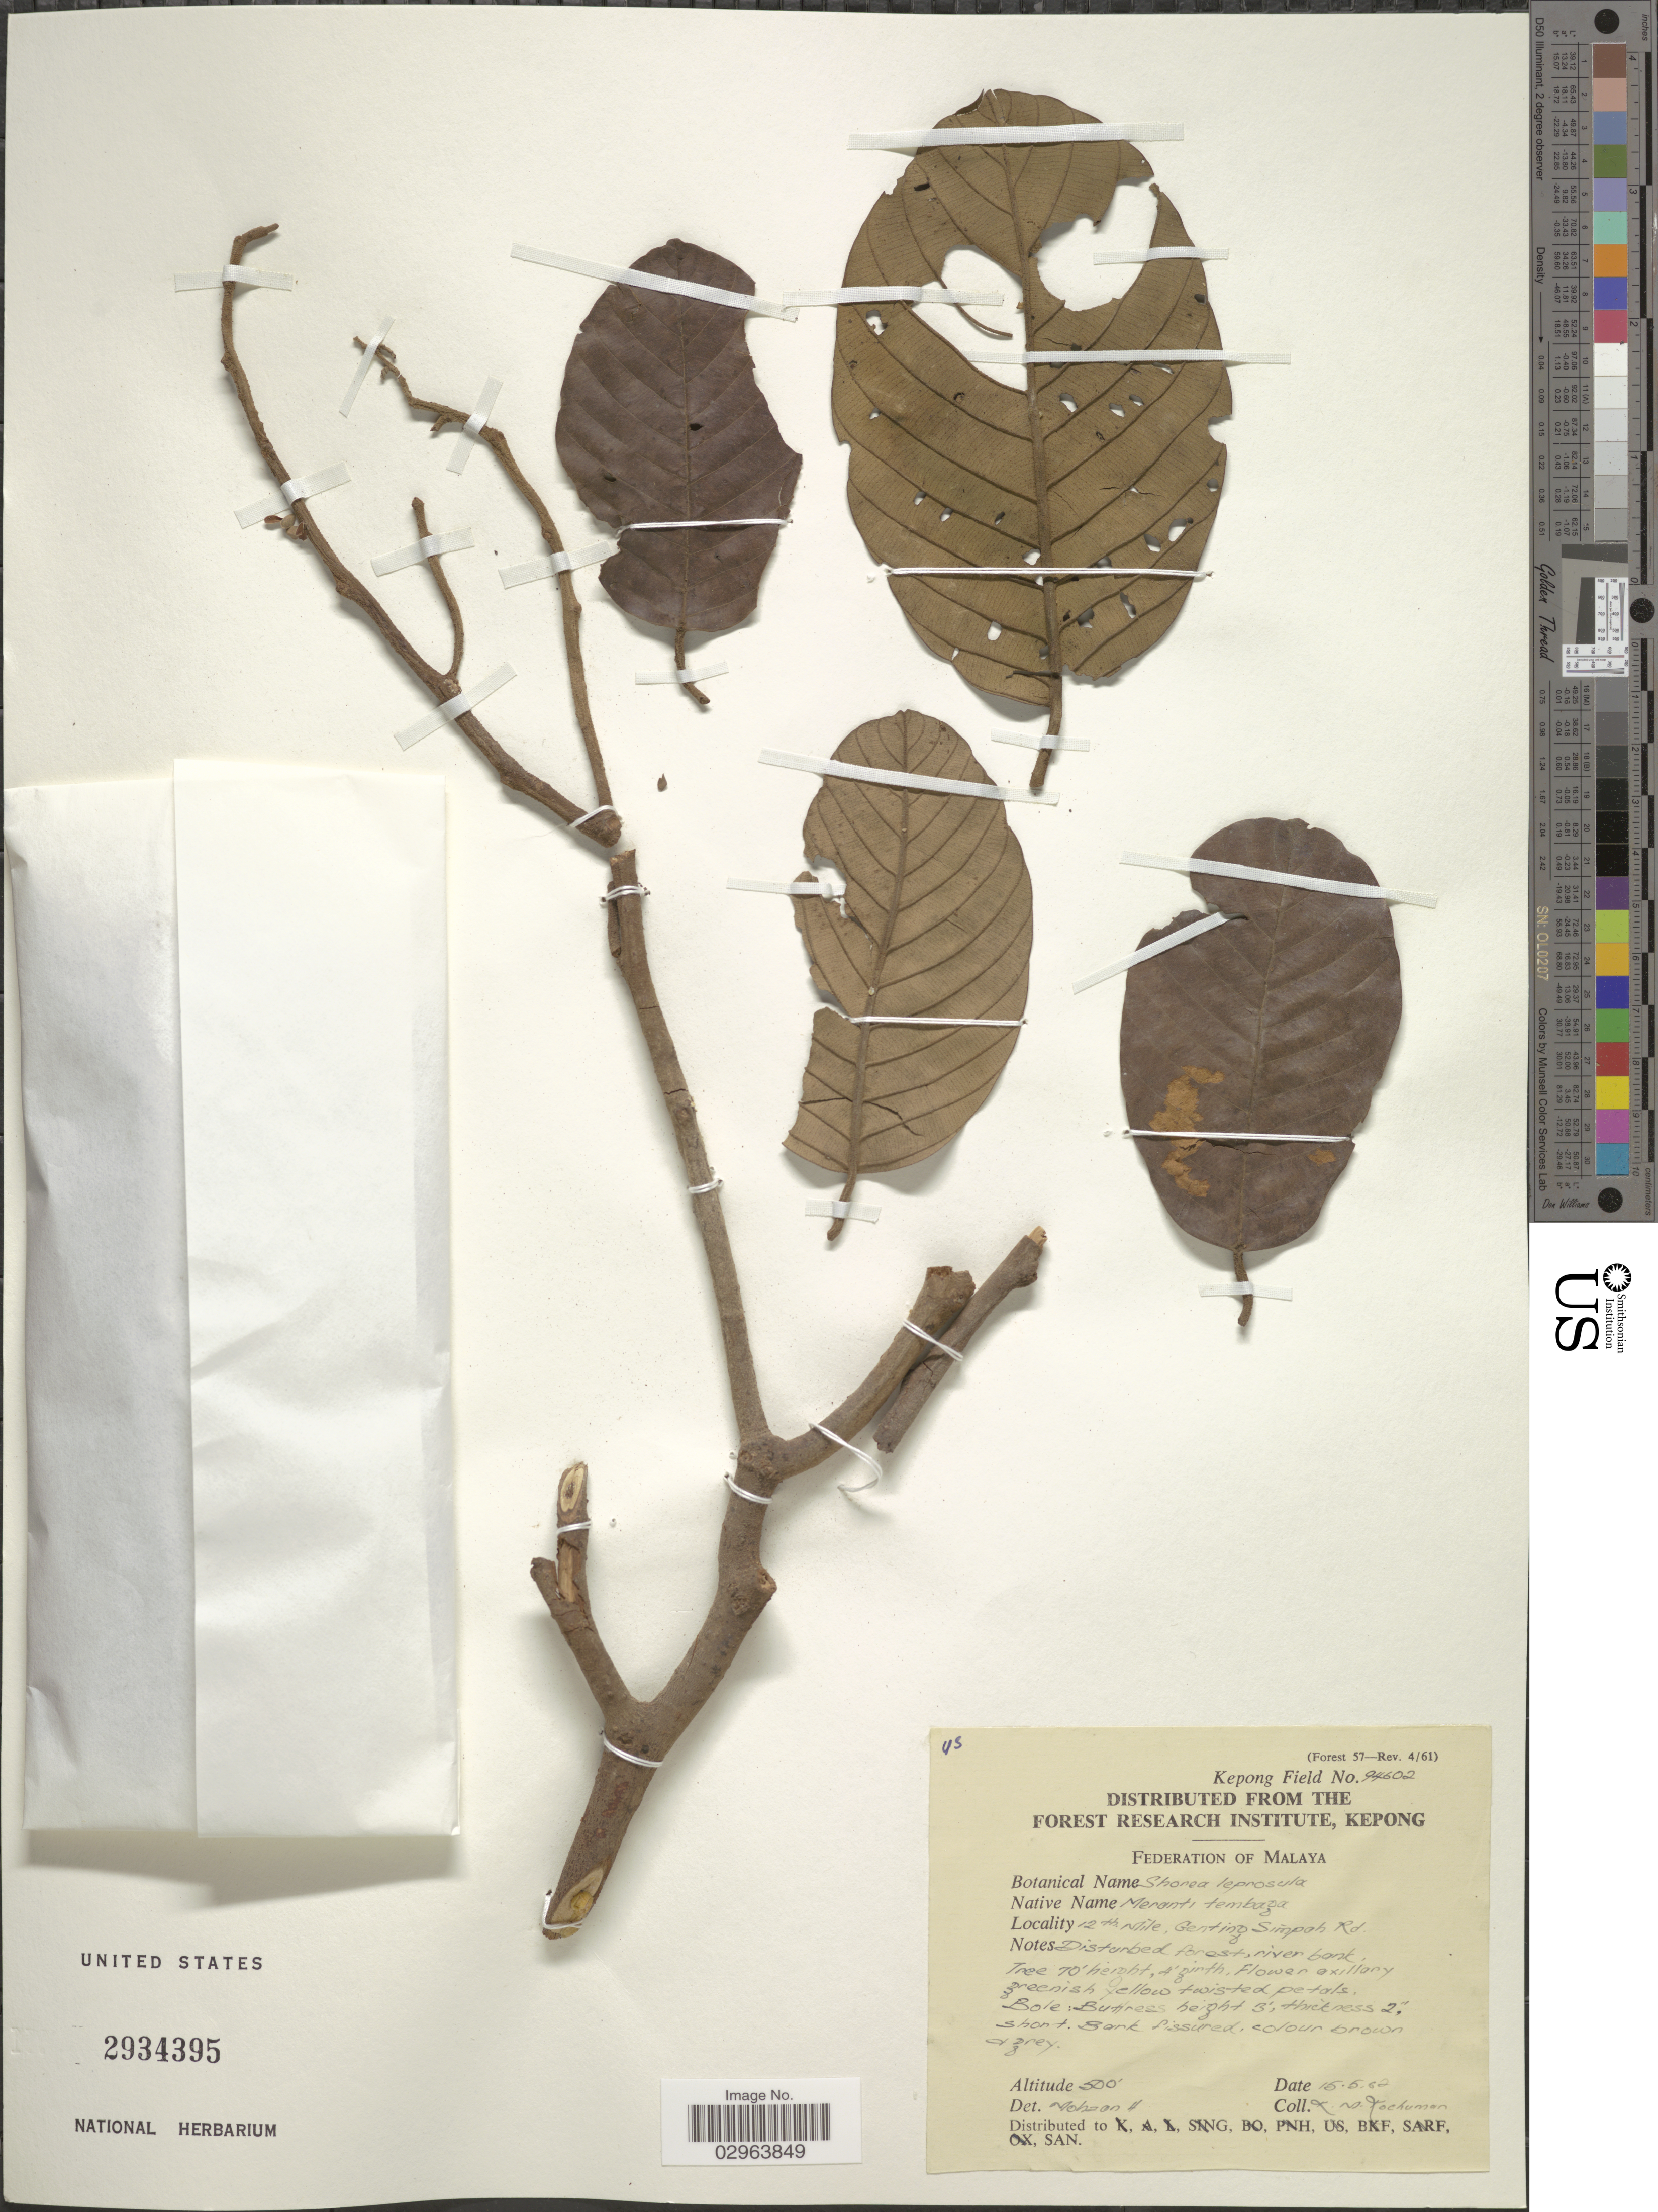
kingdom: Plantae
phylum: Tracheophyta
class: Magnoliopsida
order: Malvales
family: Dipterocarpaceae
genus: Rubroshorea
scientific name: Rubroshorea leprosula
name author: (Miq.) P.S. Ashton & J. Heck.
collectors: K. Kochummen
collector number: Kepong Field 94602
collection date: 1952-05-15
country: Malaysia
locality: Federation of Malaya. 12th mile [interpreted], Genting Simpah Rd.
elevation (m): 152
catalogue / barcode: US 2934395